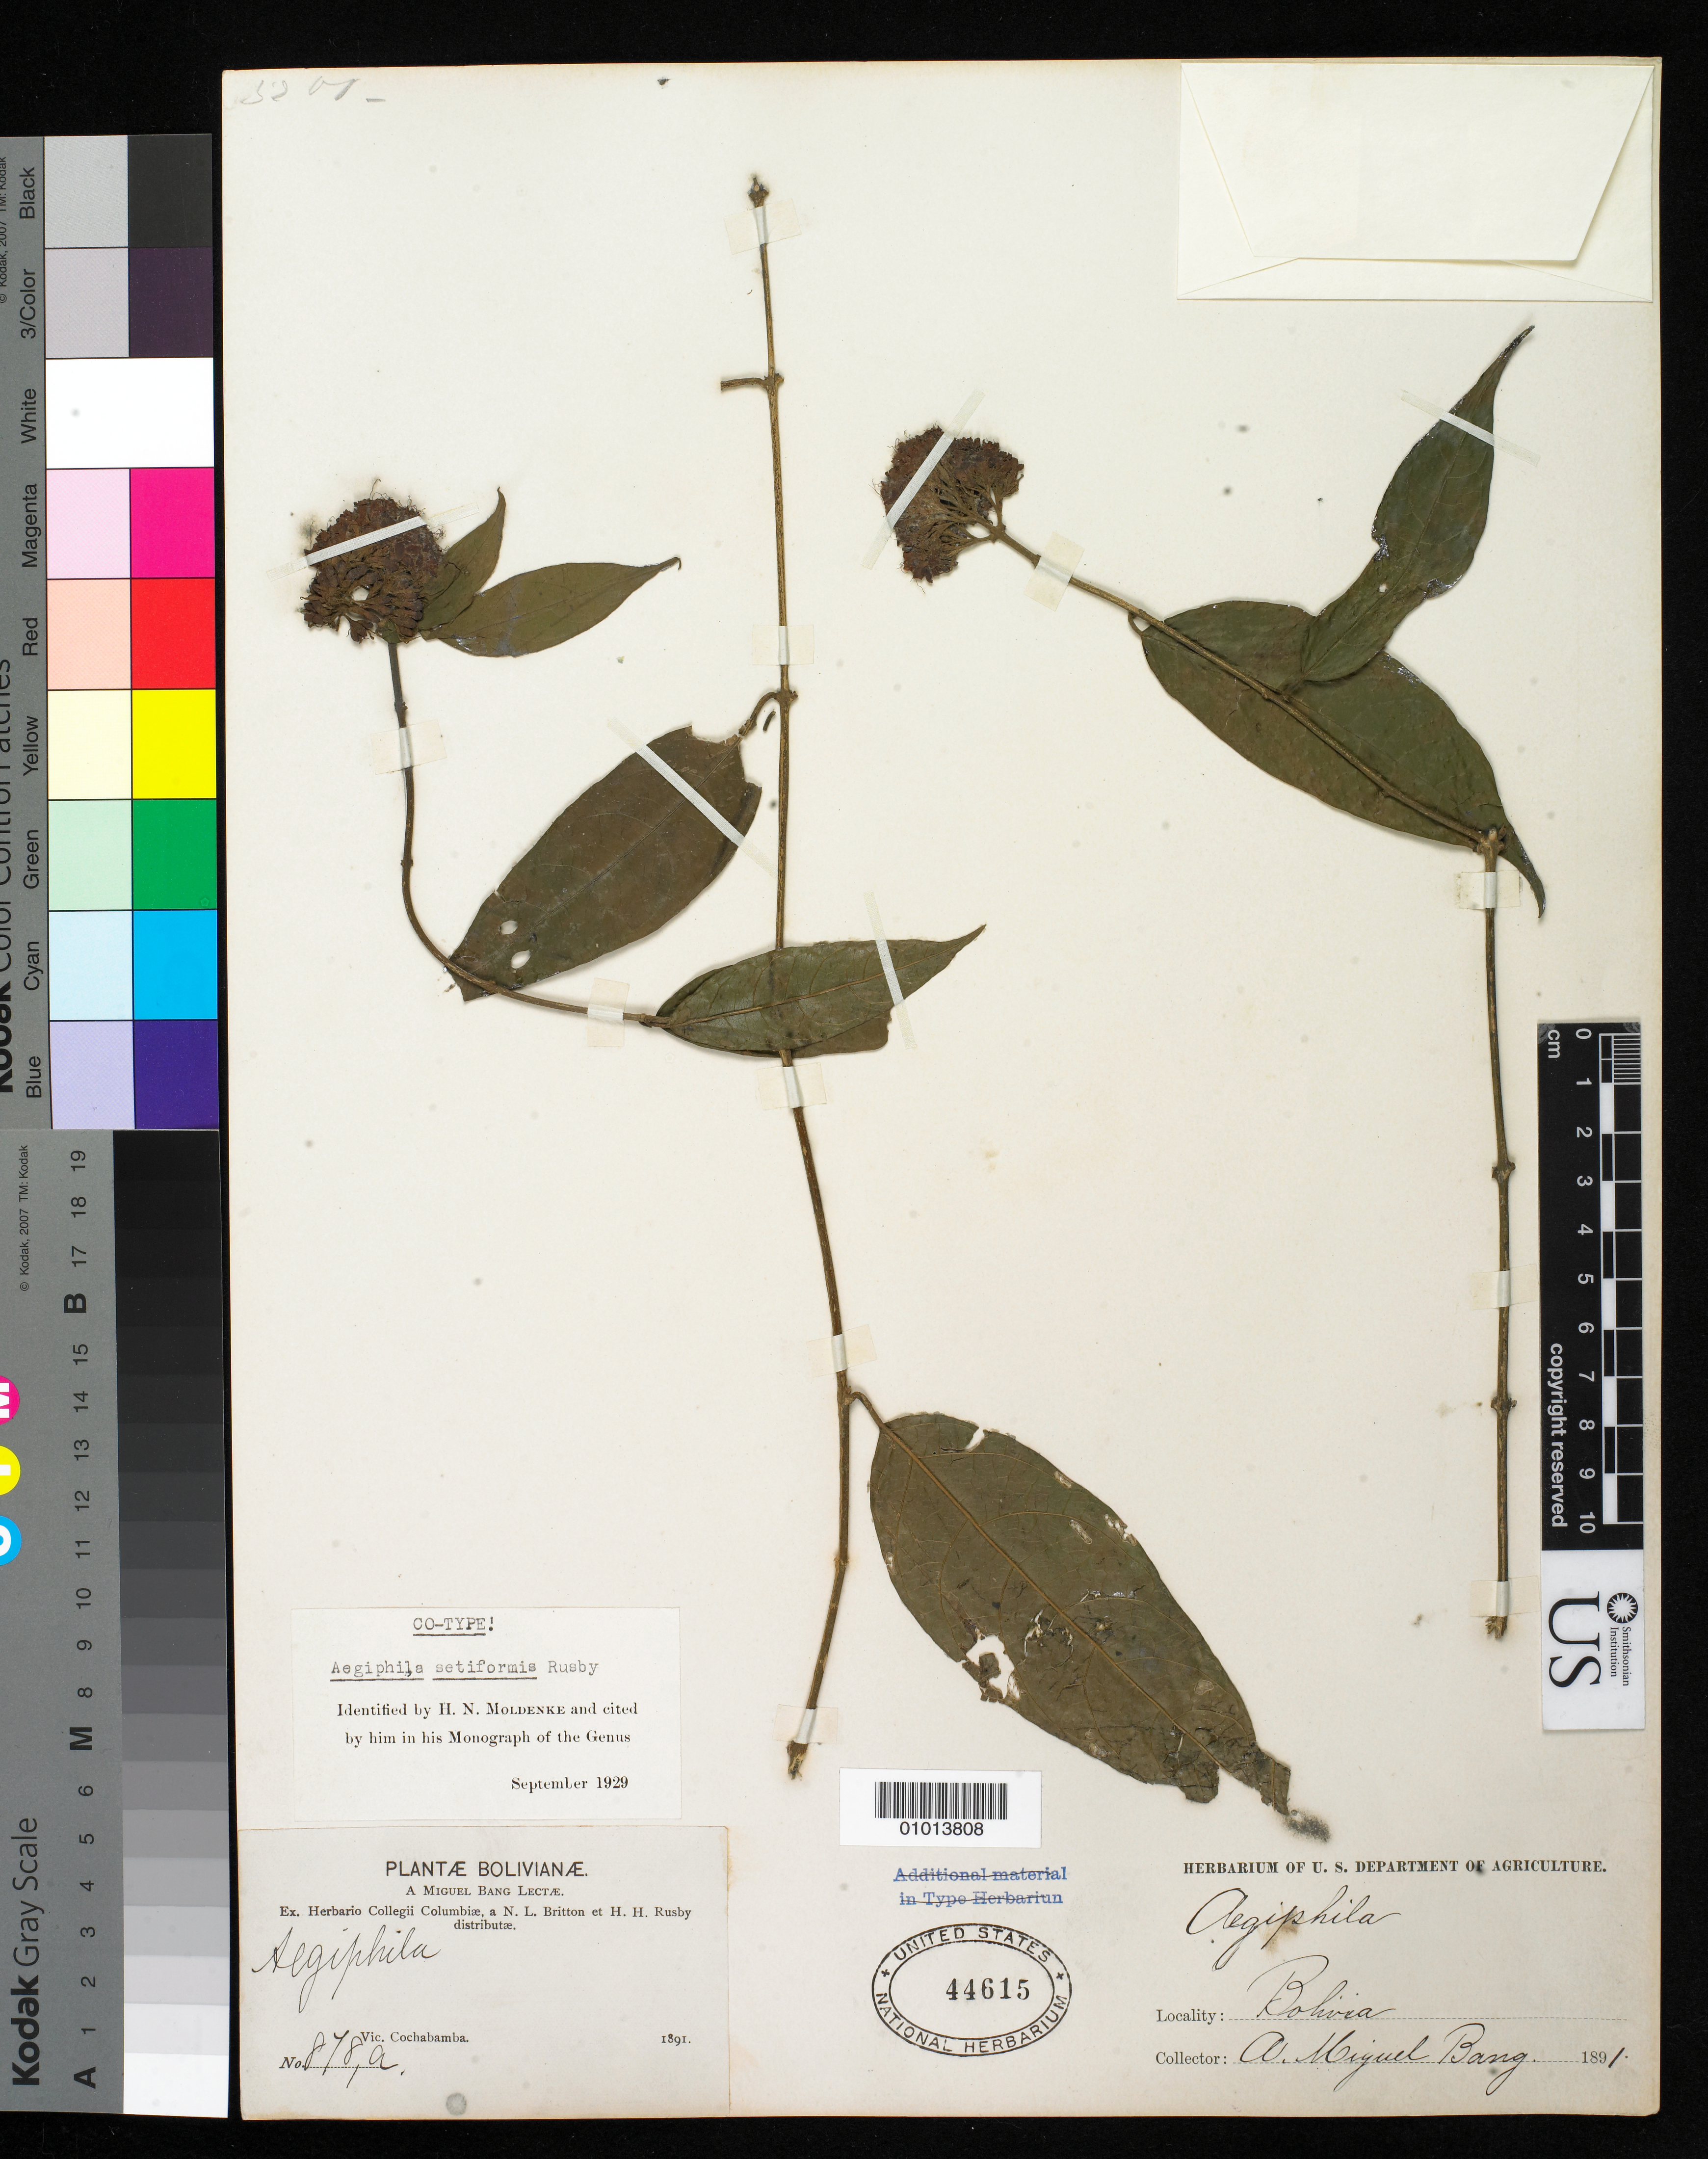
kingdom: Plantae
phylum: Tracheophyta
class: Magnoliopsida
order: Lamiales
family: Lamiaceae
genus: Aegiphila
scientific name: Aegiphila setiformis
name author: Rusby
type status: Isotype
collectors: M. Bang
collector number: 878a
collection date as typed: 1891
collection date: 1891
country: Bolivia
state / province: Cochabamba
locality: Vic. Cochabamba.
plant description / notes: Collection date Nov. 1890 according to protologue.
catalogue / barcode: US 44615